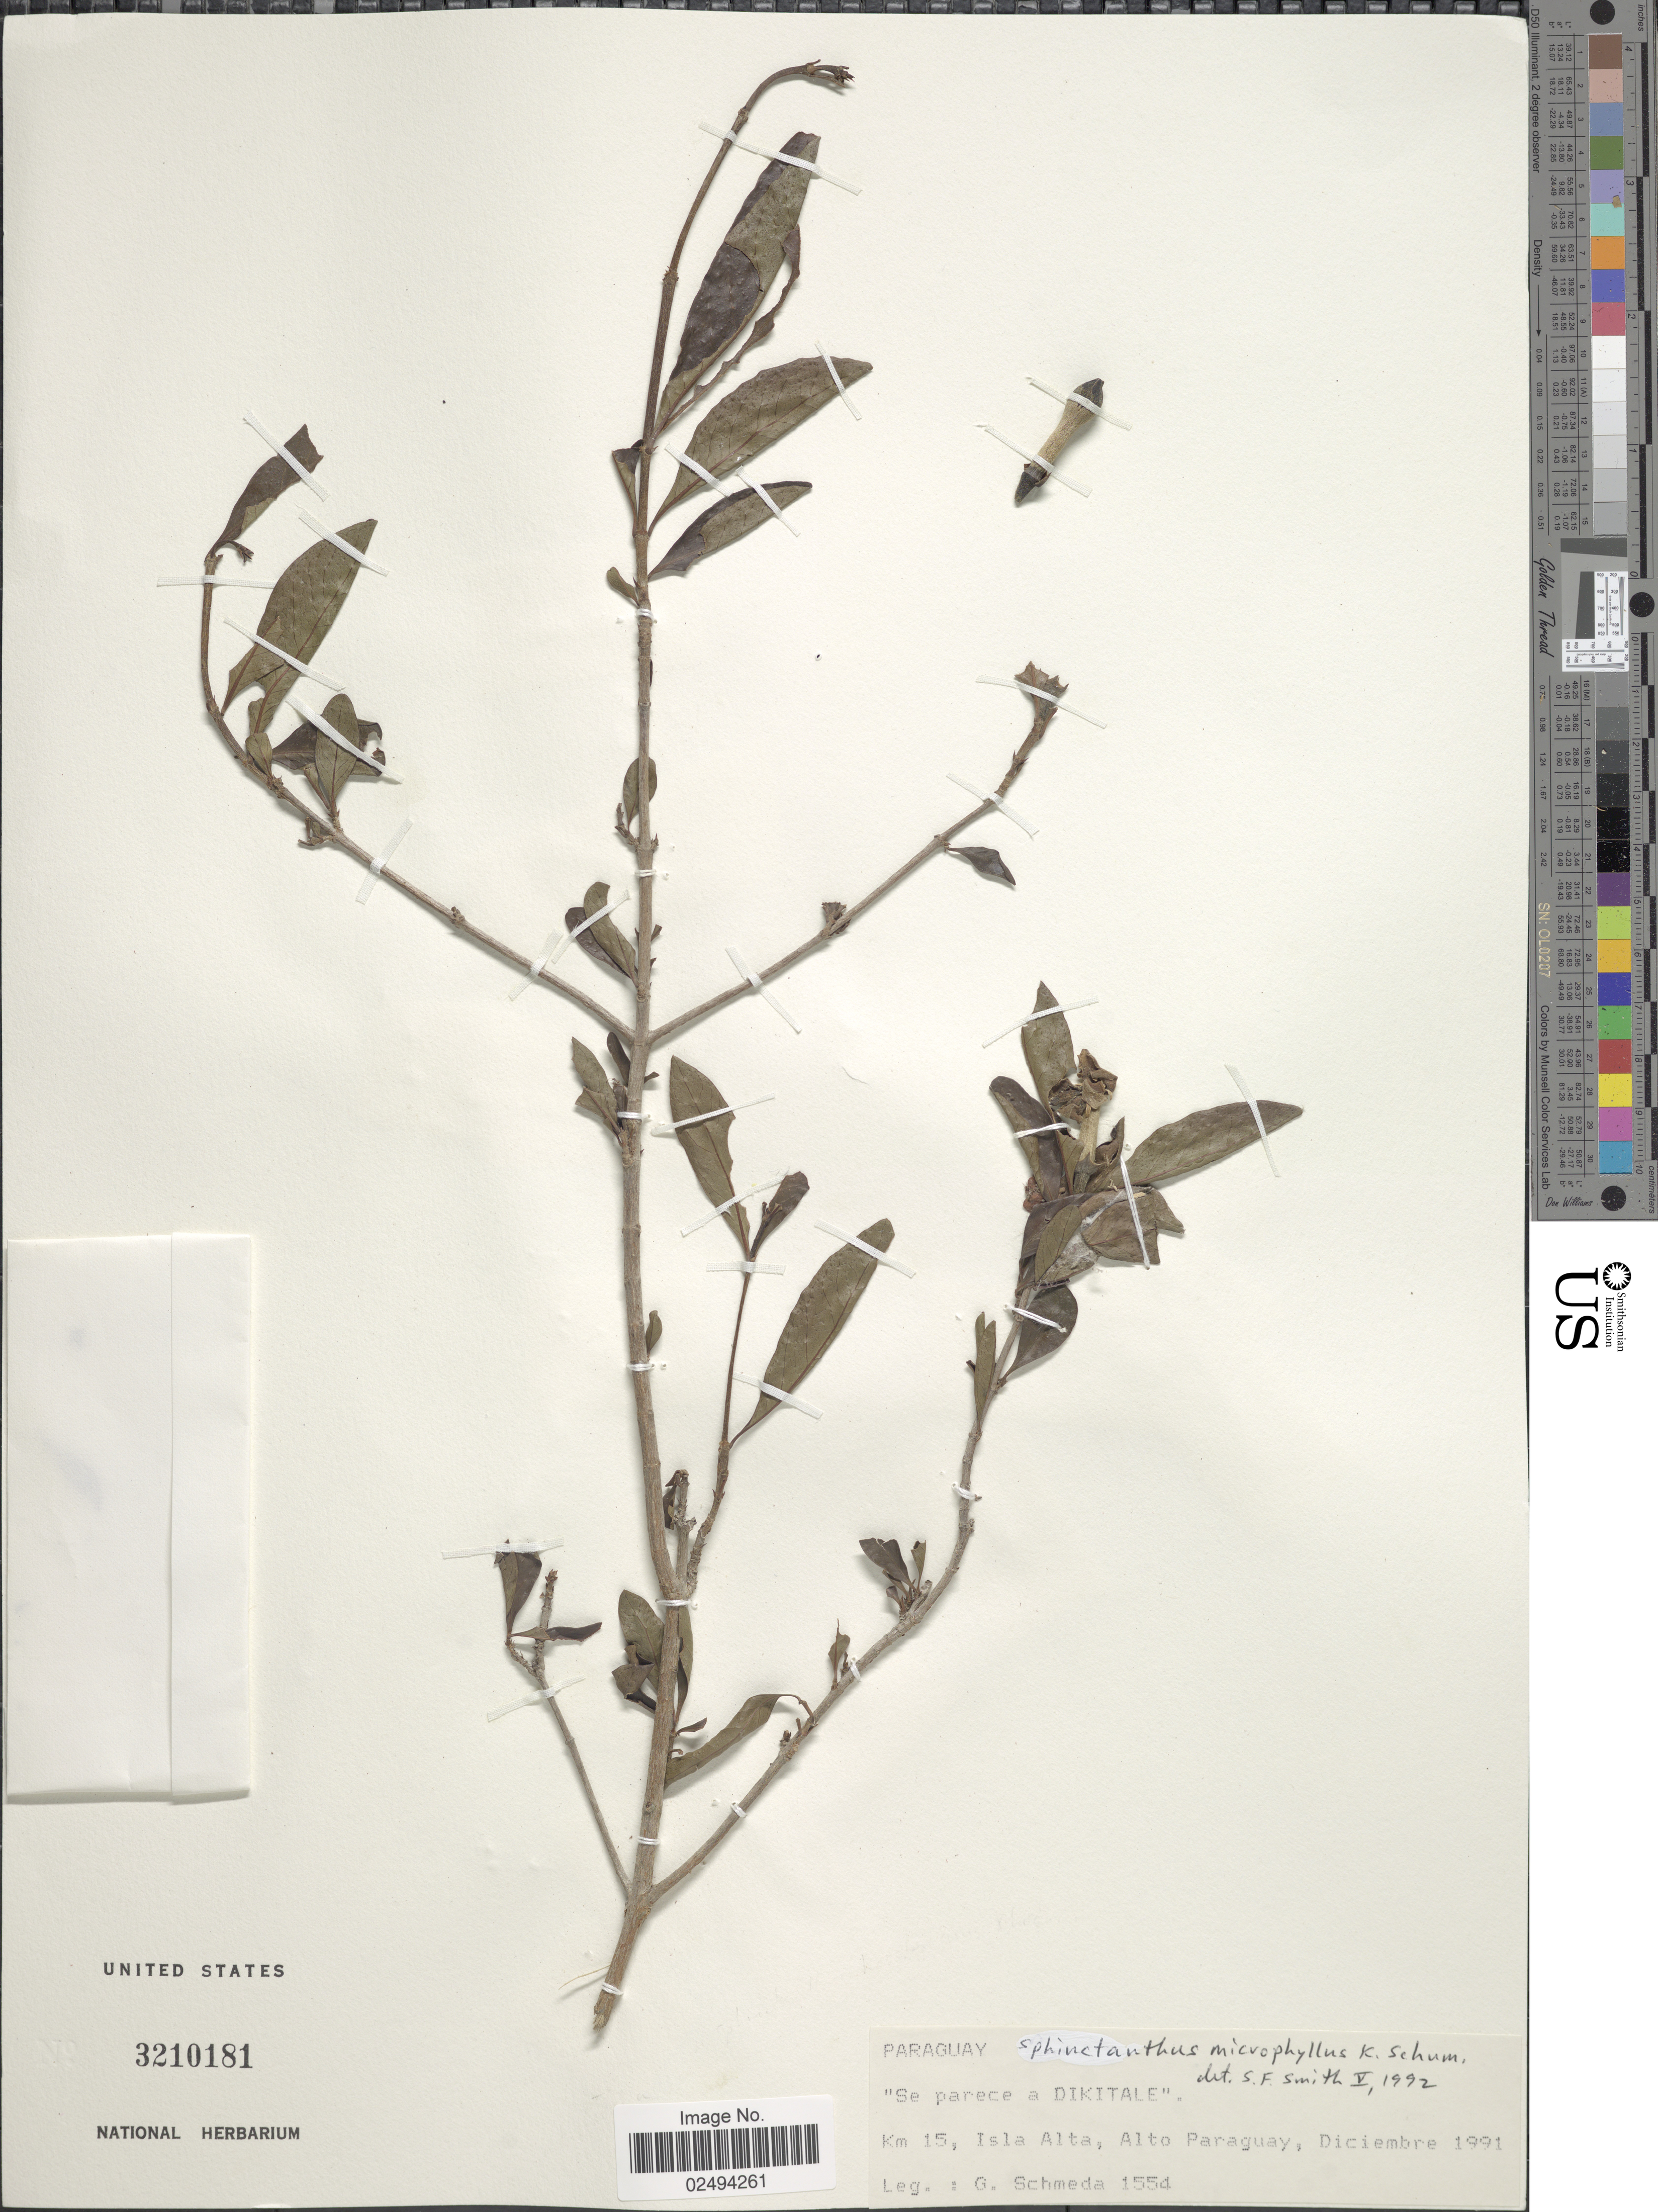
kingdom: Plantae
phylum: Tracheophyta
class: Magnoliopsida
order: Gentianales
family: Rubiaceae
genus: Sphinctanthus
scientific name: Sphinctanthus microphyllus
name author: K. Schum.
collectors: G. Schmeda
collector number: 1554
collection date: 1991-12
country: Paraguay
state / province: Alto Paraguay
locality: Km 15, Isla Alta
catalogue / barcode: US 3210181